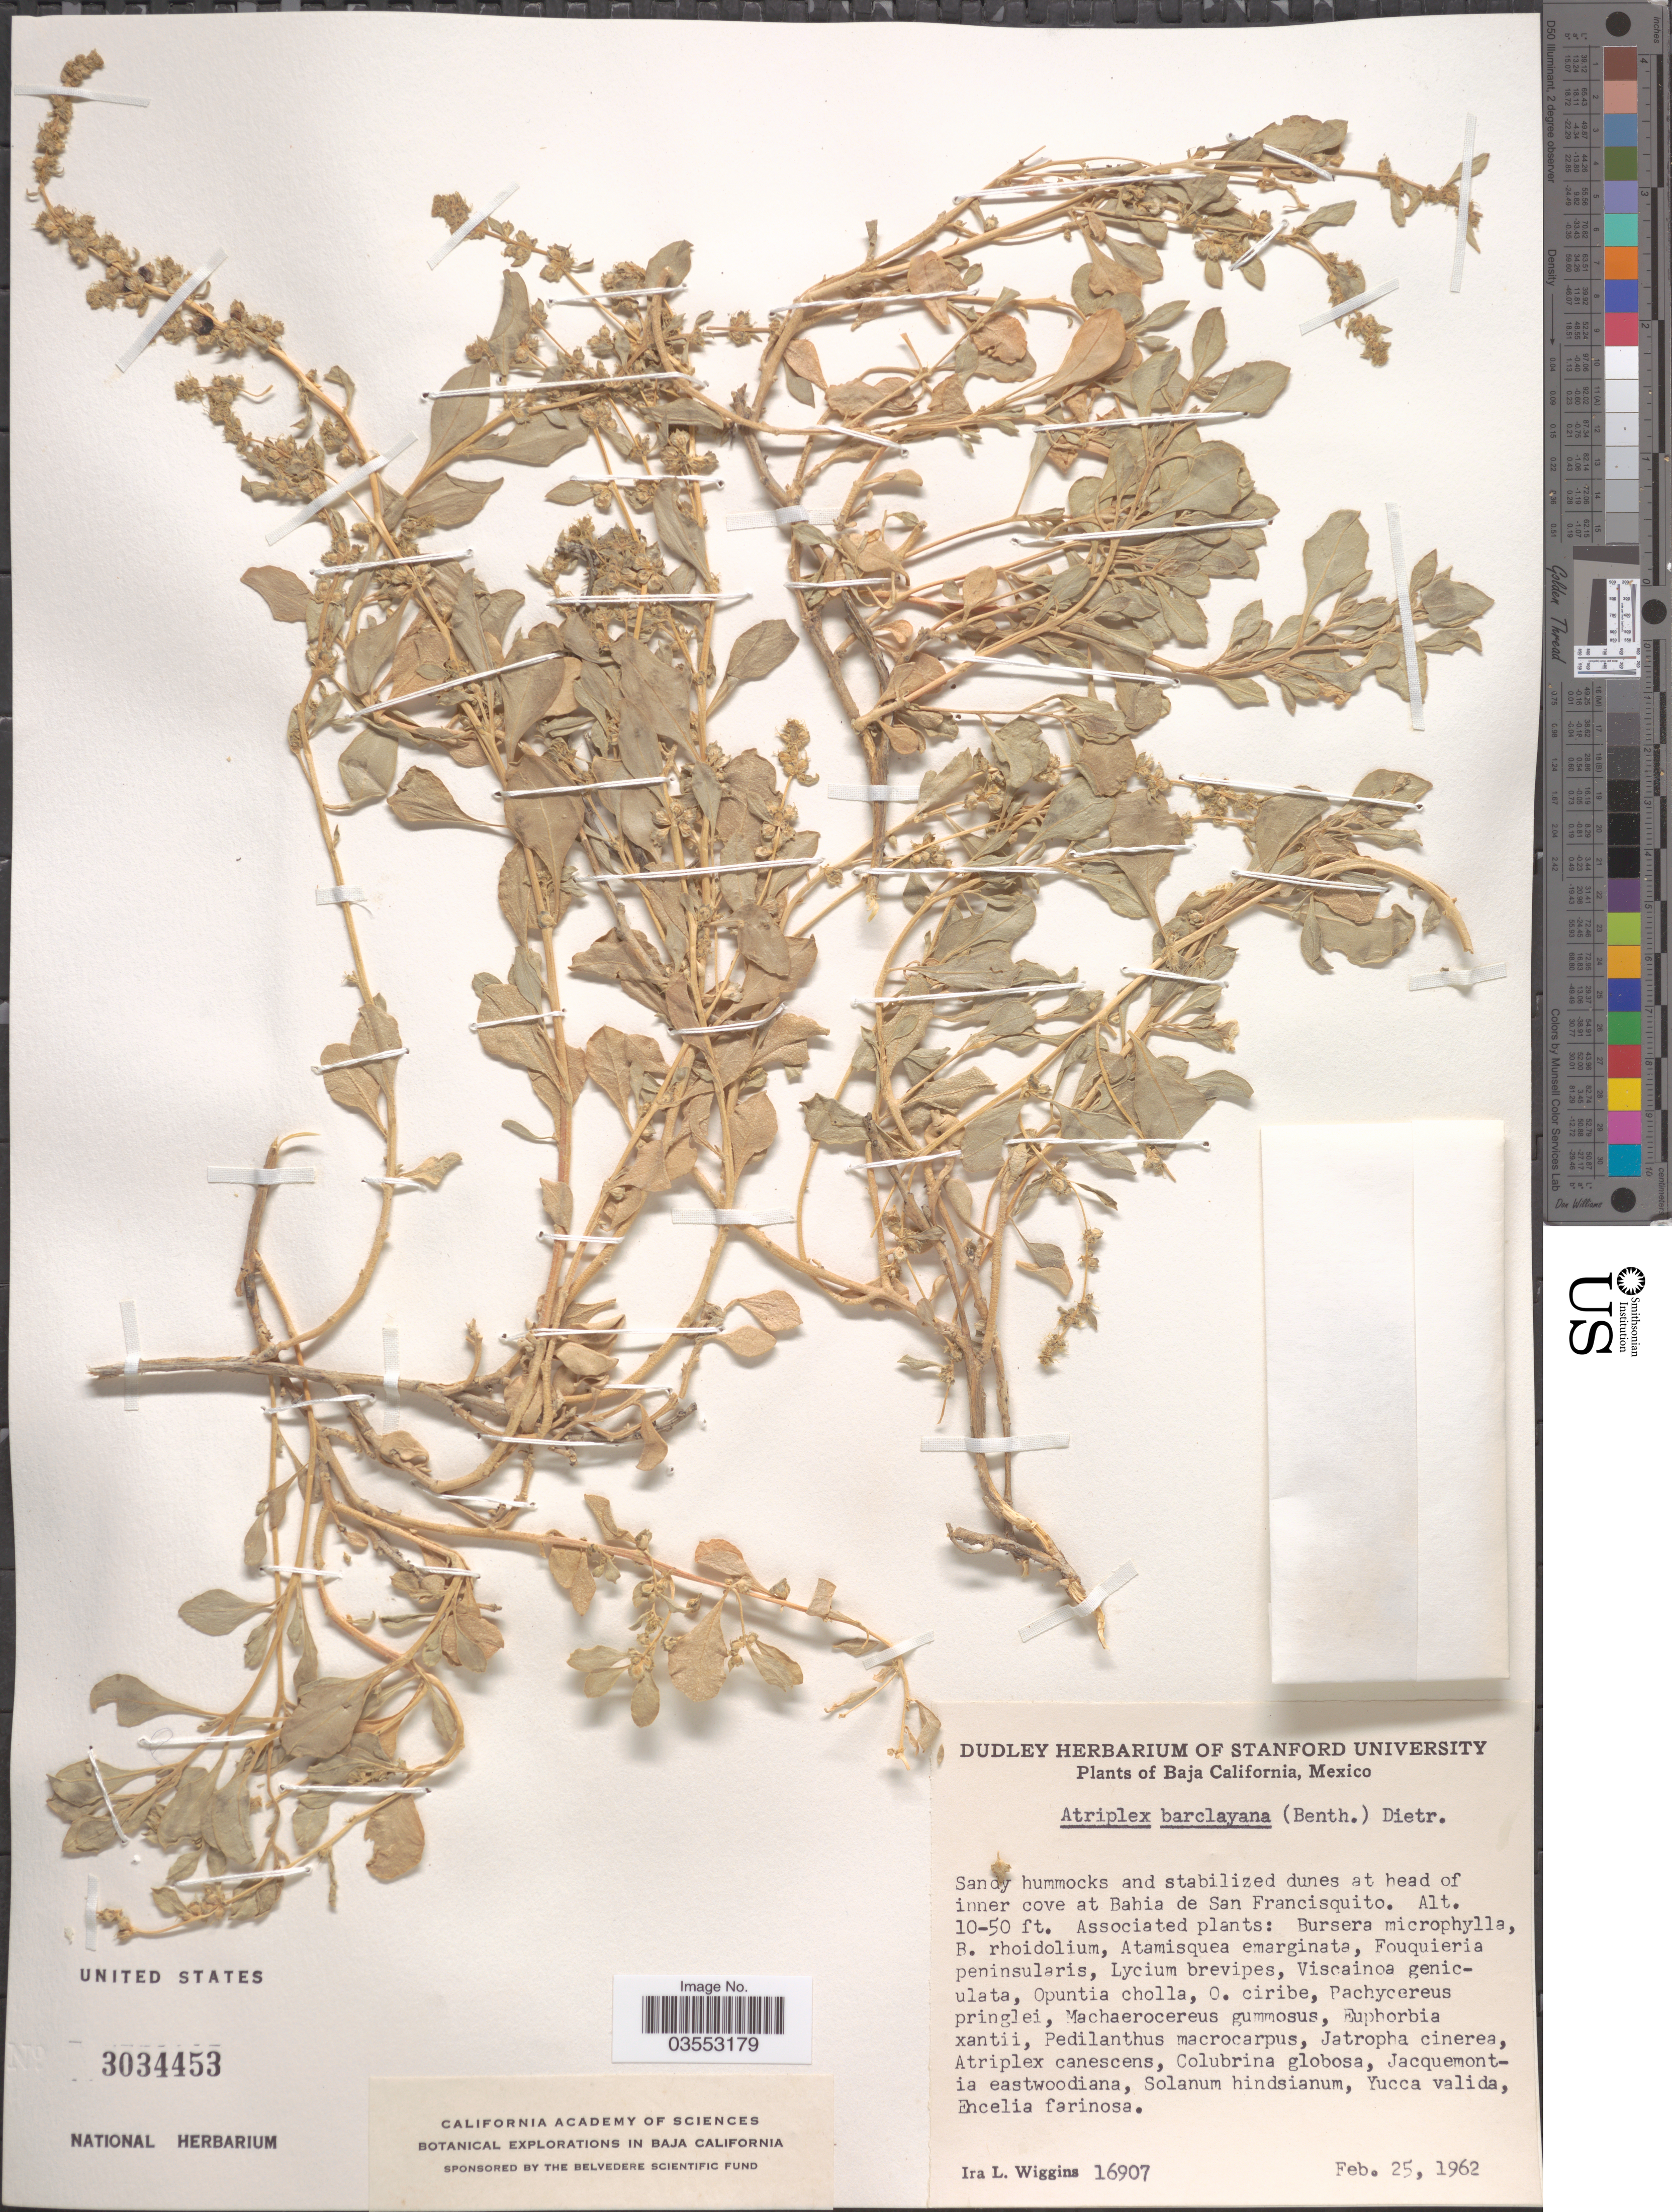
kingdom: Plantae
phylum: Tracheophyta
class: Magnoliopsida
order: Caryophyllales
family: Amaranthaceae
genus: Atriplex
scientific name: Atriplex barclayana subsp. palmeri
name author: (S. Watson) H.M. Hall & Clem.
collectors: I. L. Wiggins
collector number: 16907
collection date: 1962-02-25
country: Mexico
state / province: Baja California Norte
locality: Sandy hummocks and stabilized dunes at head of inner cove at Bahia de San Francisquito.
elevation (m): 3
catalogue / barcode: US 3034453